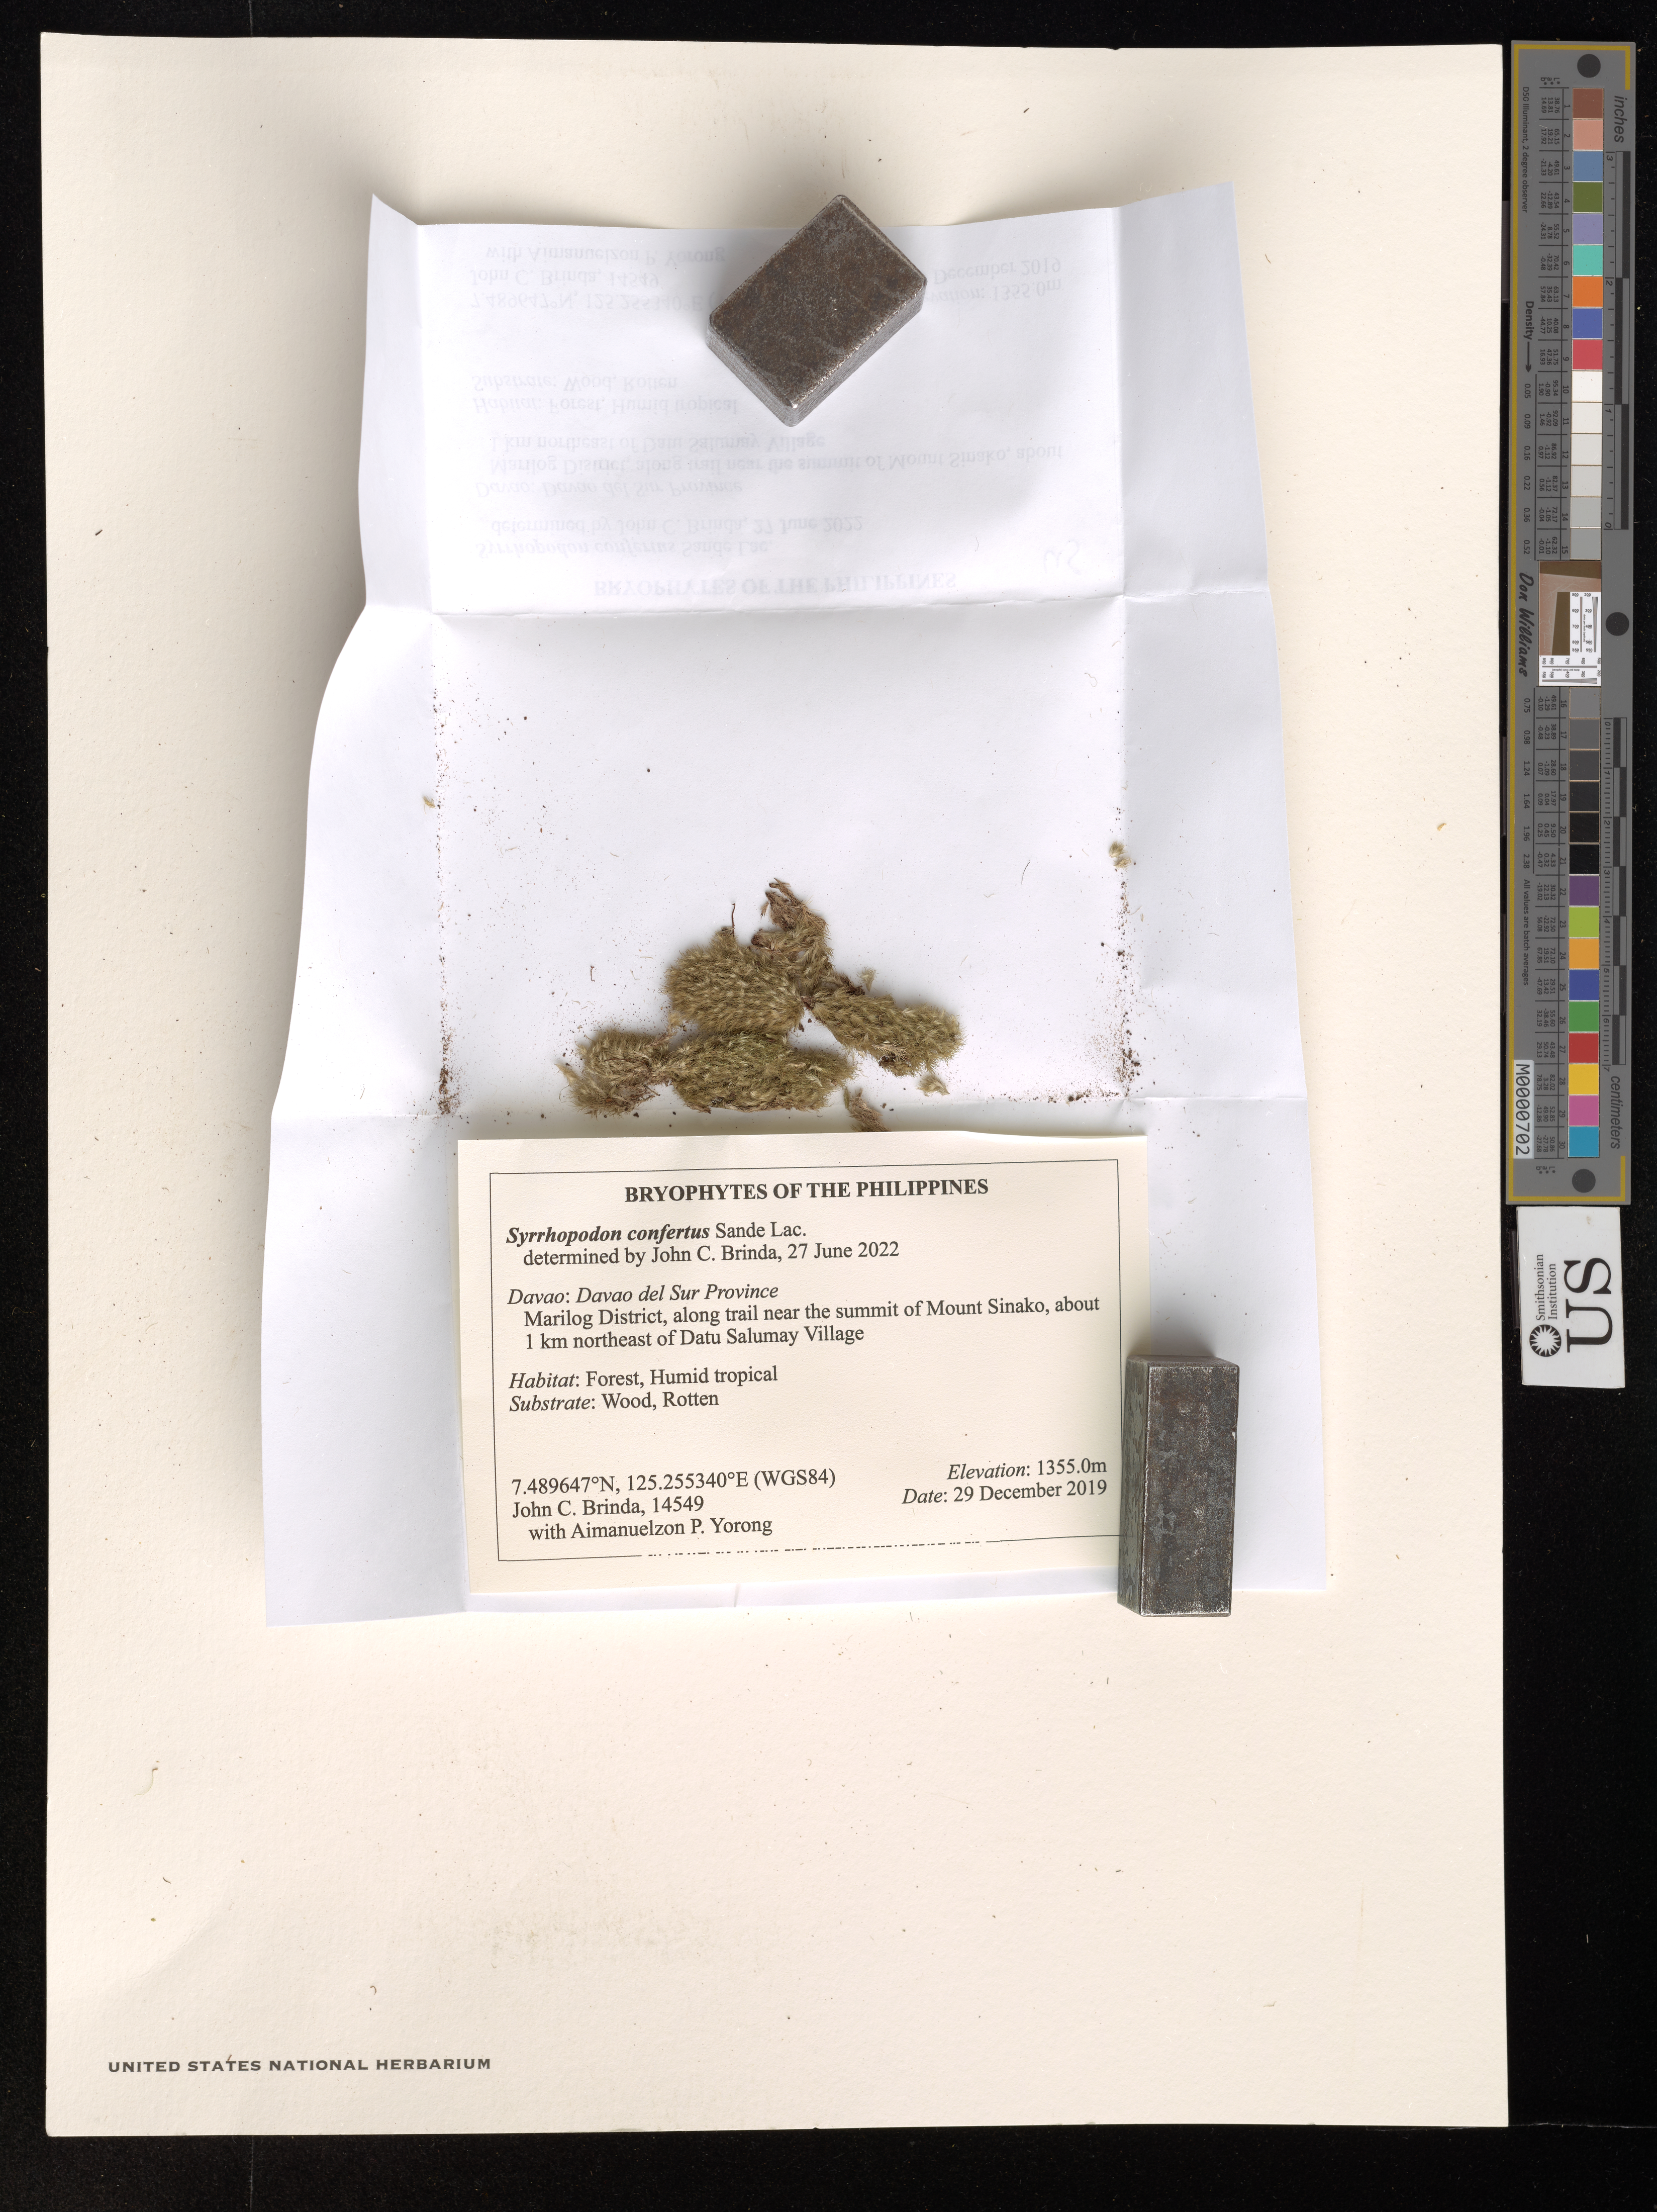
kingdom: Plantae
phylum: Bryophyta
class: Bryopsida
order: Dicranales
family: Calymperaceae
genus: Syrrhopodon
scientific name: Syrrhopodon confertus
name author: Sande Lac.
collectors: J. Brinda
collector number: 14549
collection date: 2019-12-29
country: Philippines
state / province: Davao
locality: Davao del Sur Province. Marilog District, along trail near the summit of Mount Sinako, about 1 km northeast of Datu Salumay Village. (WGS84).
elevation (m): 1355